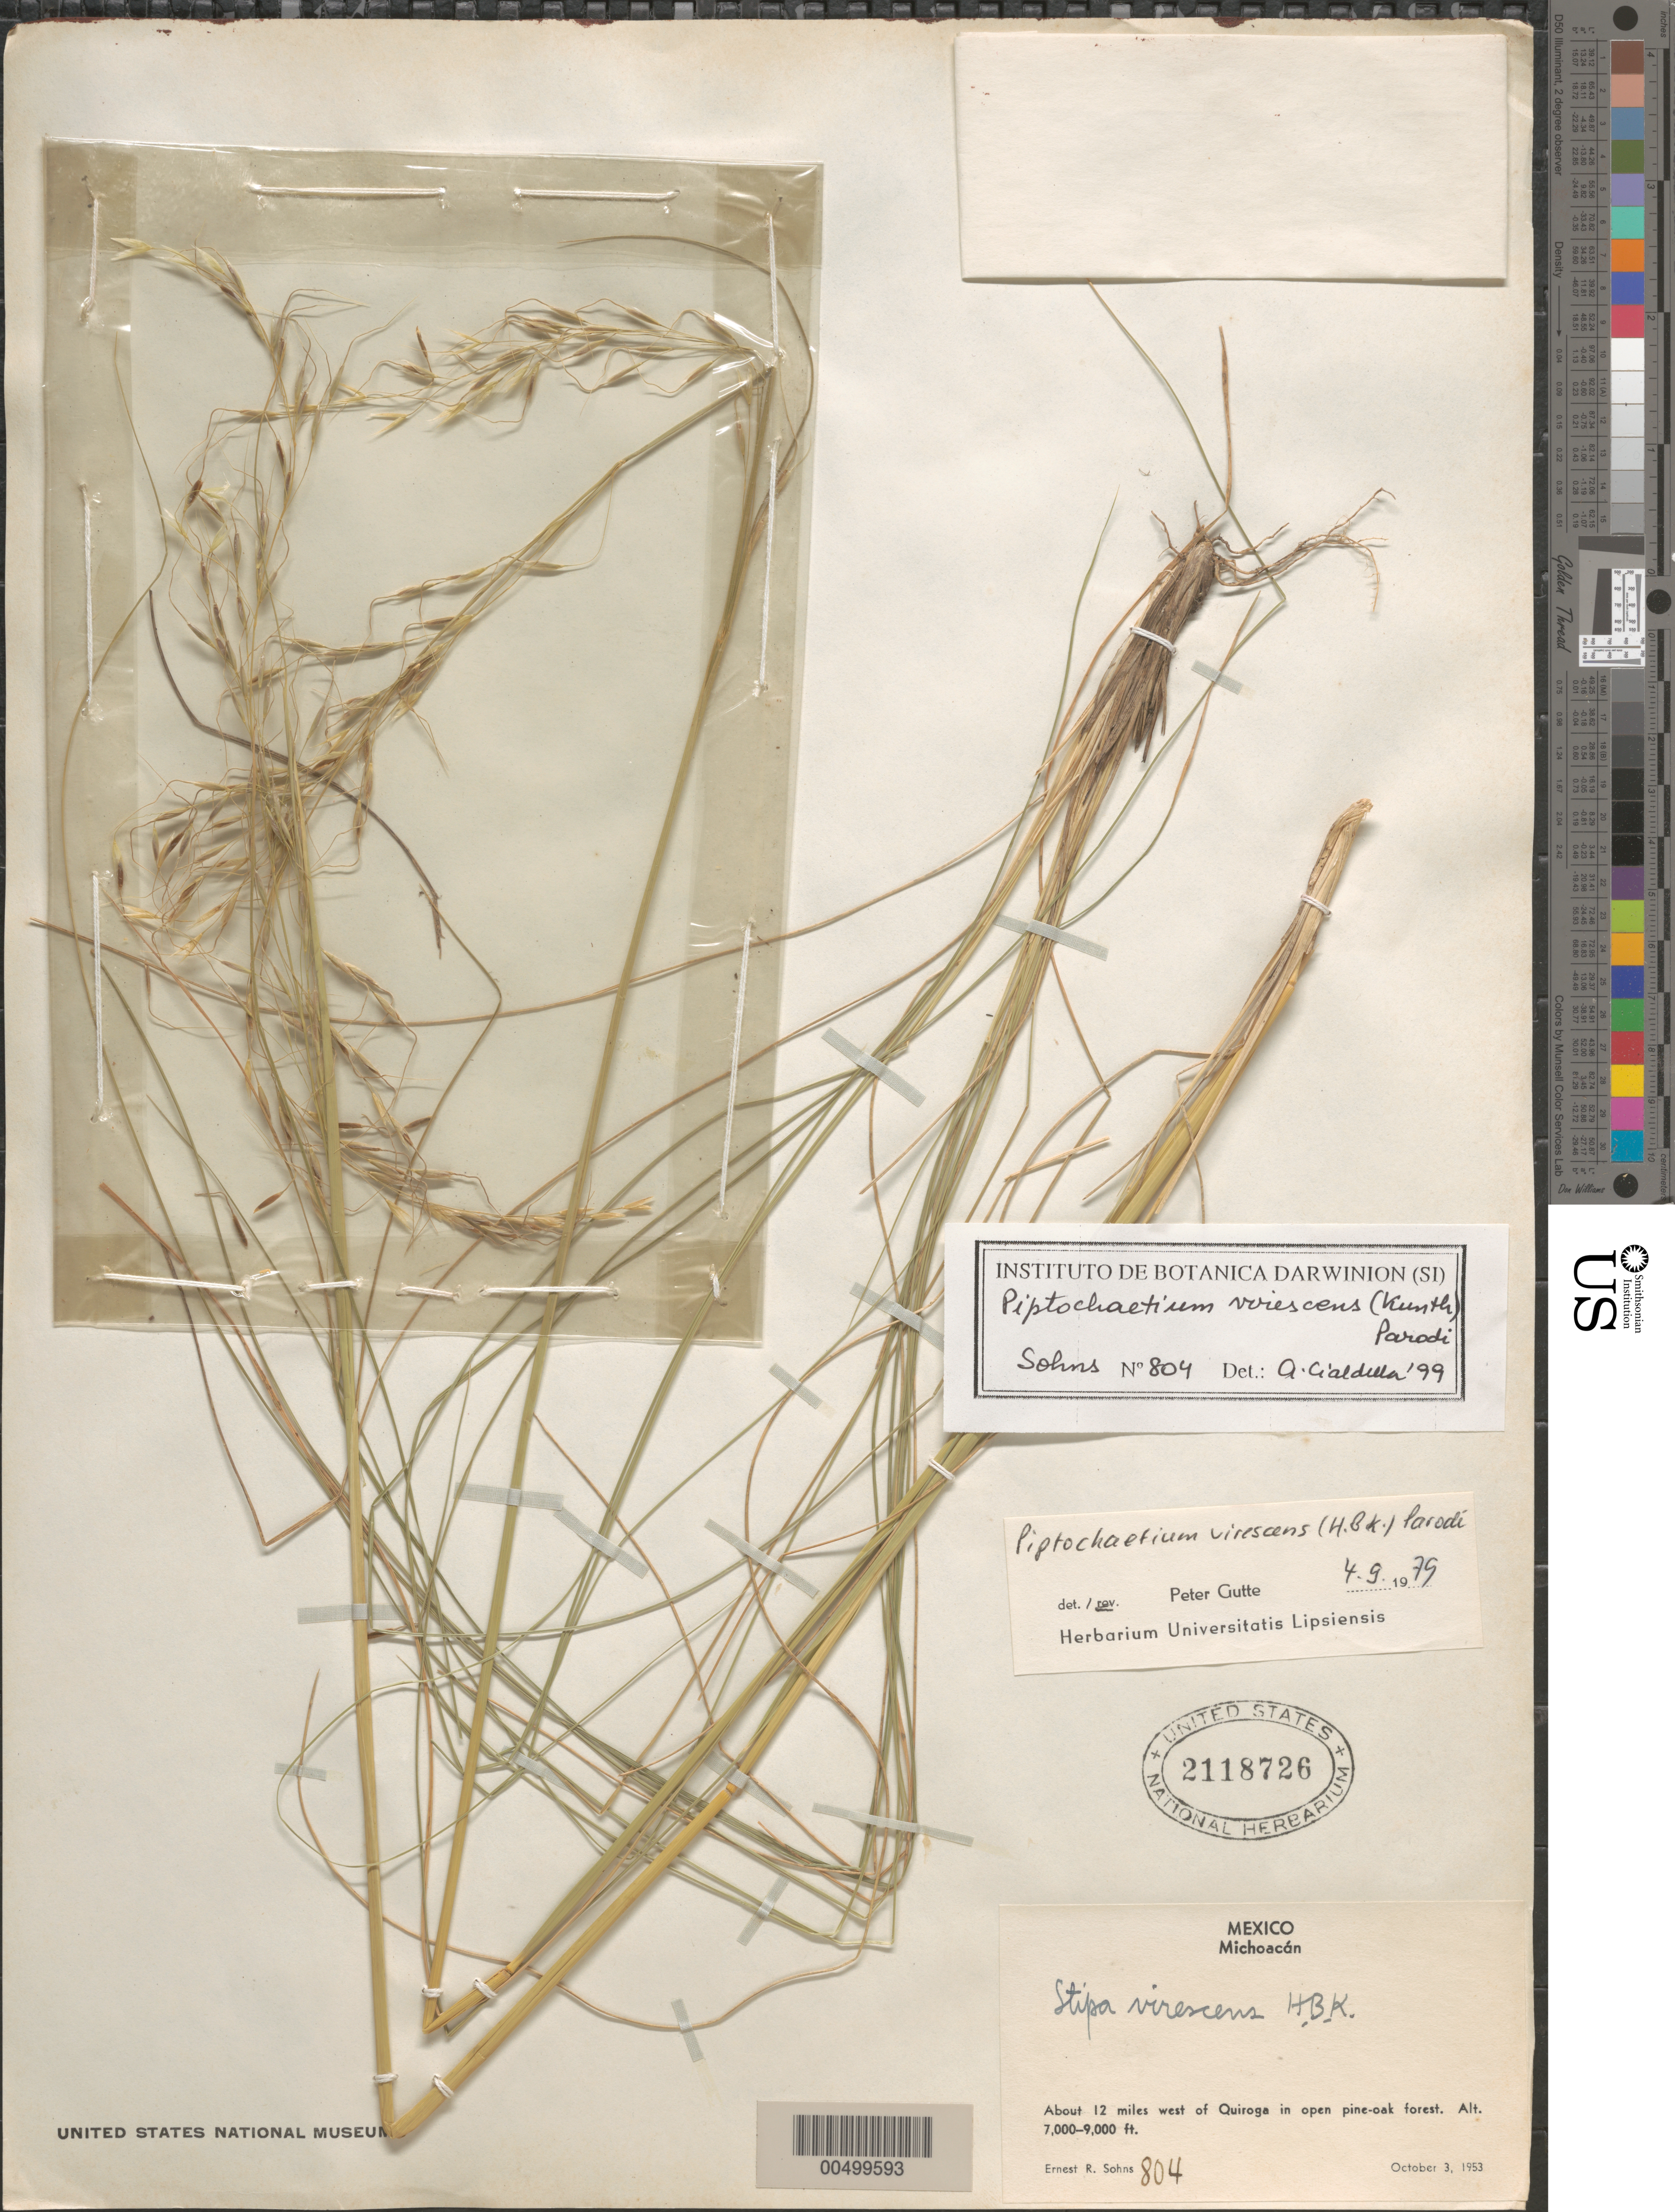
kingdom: Plantae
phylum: Tracheophyta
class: Liliopsida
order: Poales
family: Poaceae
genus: Piptochaetium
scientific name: Piptochaetium virescens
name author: (Kunth) Parodi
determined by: Gutte, P.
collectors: E. R. Sohns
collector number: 804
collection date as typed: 3 Oct 1953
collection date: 1953-10-03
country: Mexico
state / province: Michoacán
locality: About 12 mi W of Quiroga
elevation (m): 2134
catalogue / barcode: US 2118726